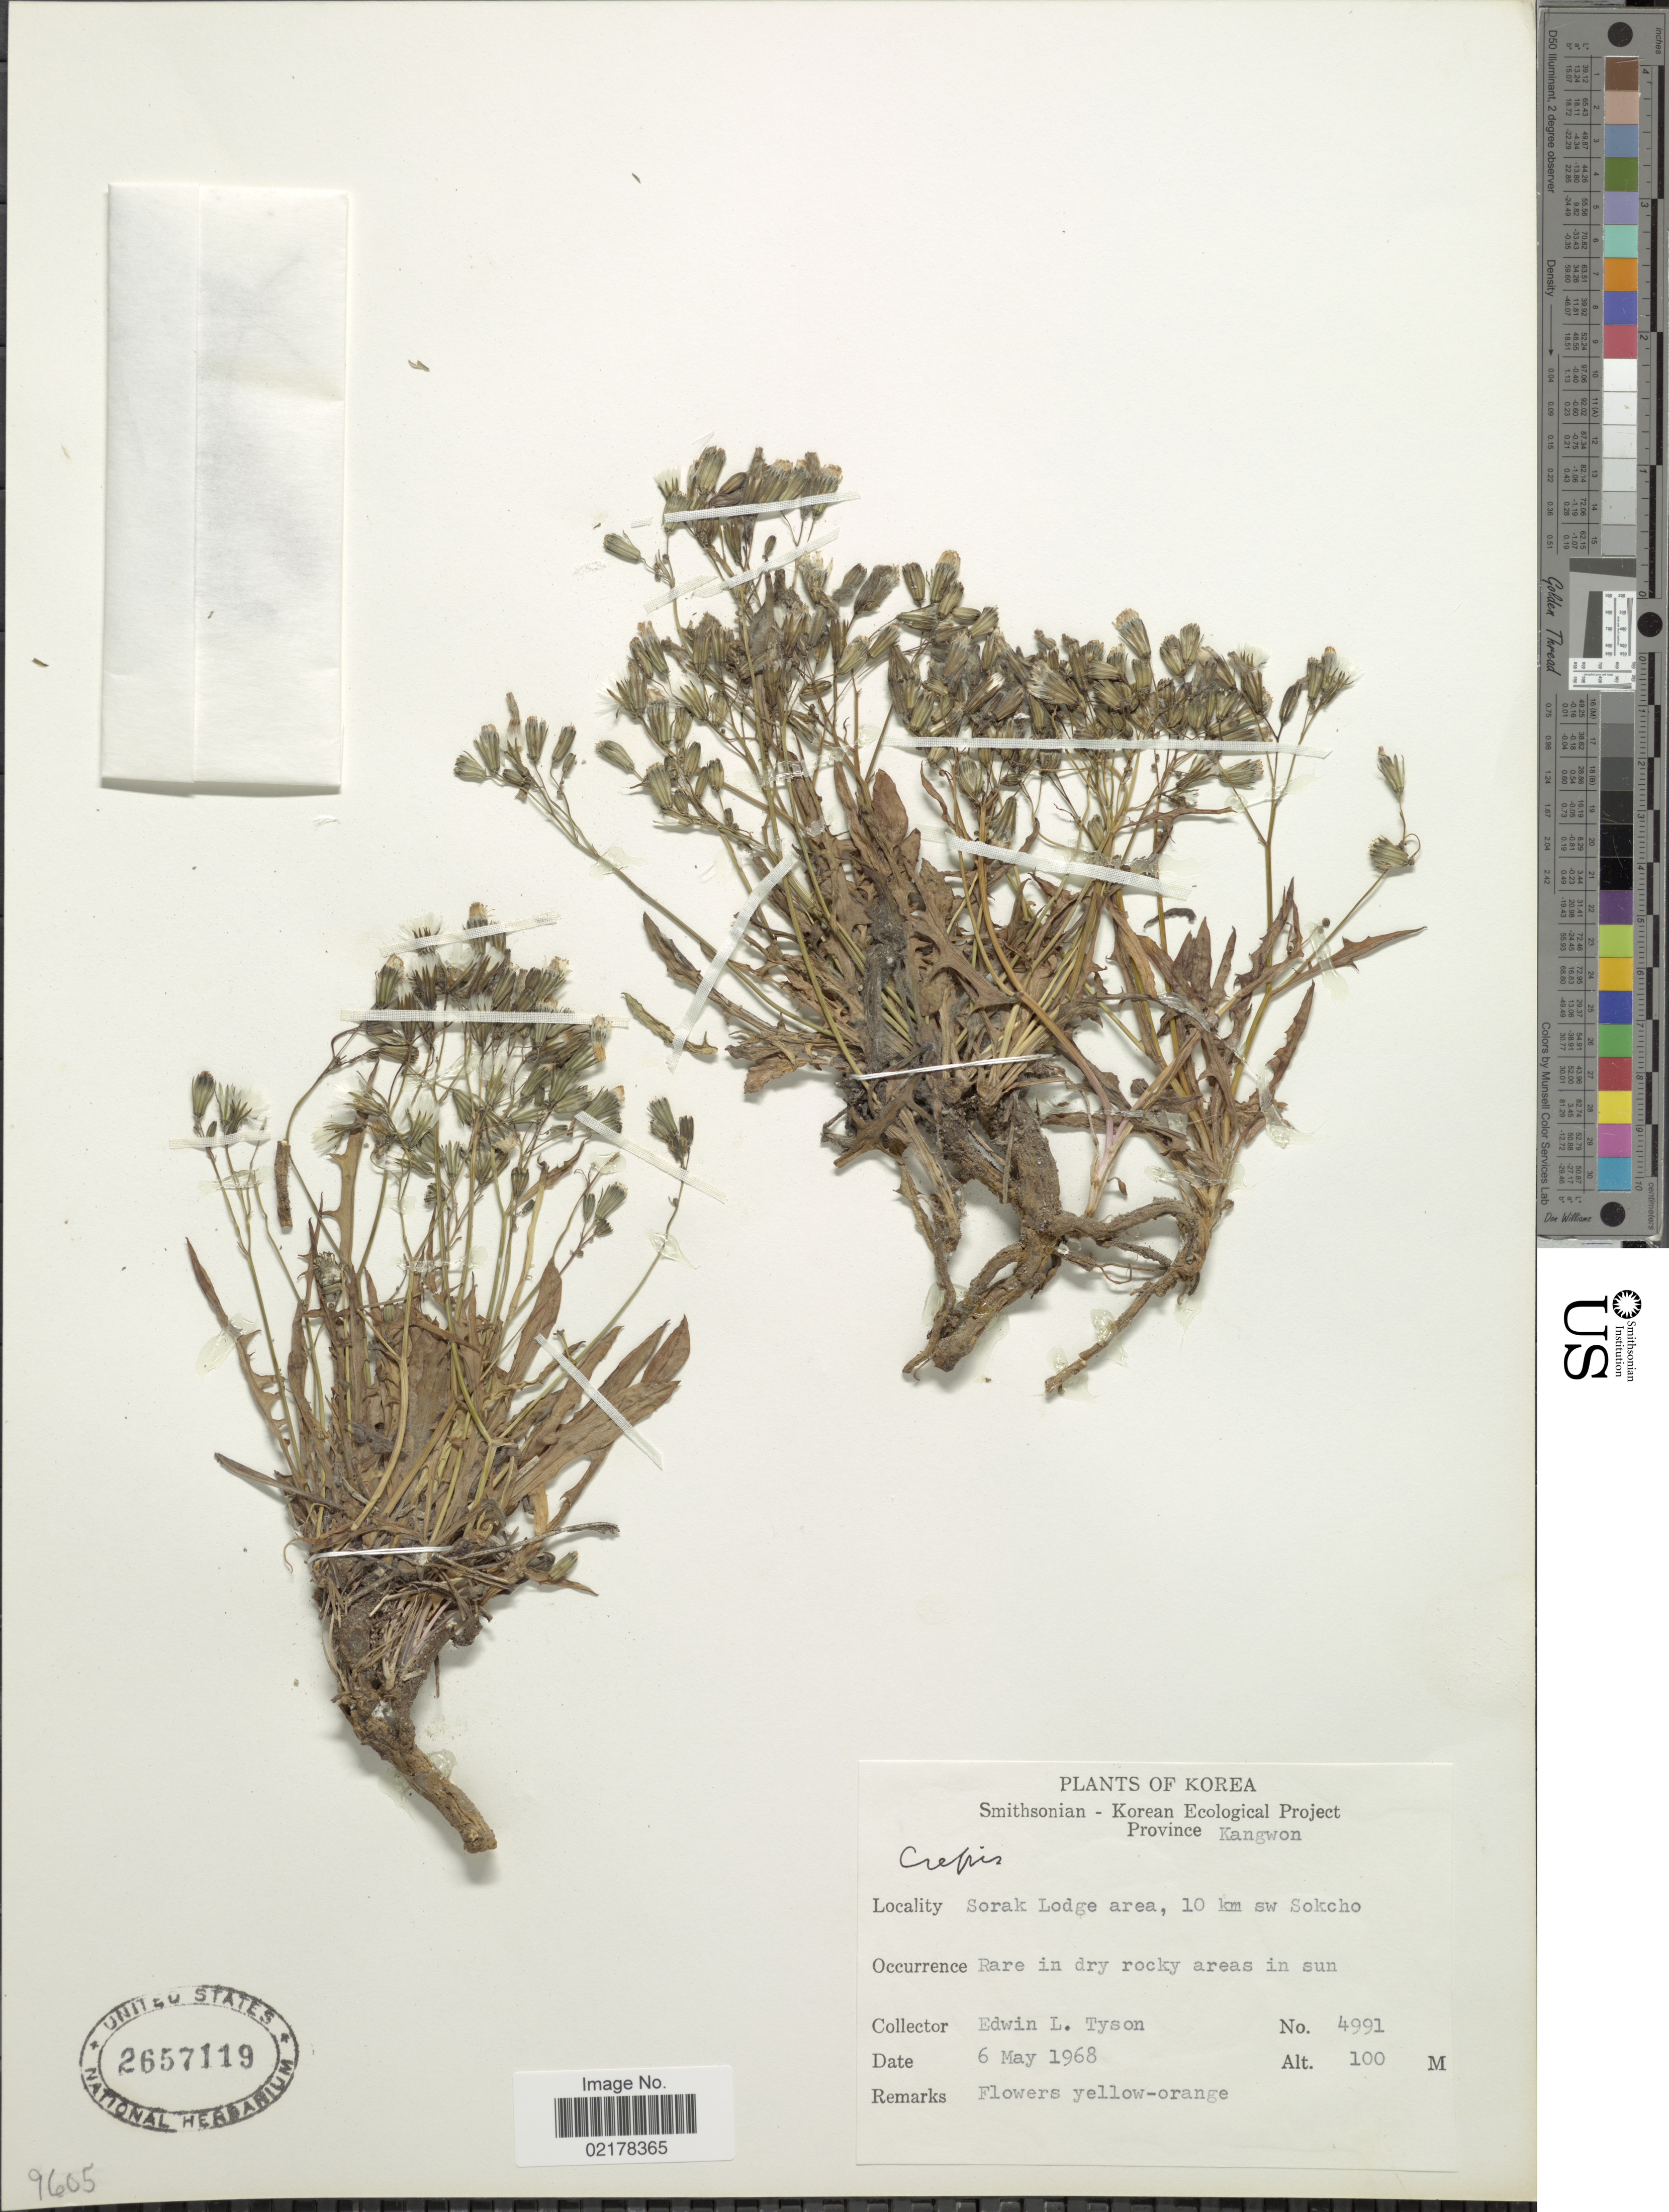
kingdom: Plantae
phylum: Tracheophyta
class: Magnoliopsida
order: Asterales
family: Asteraceae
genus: Crepis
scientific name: Crepis sp.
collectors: E. L. Tyson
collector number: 4991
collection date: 1968-05-06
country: North Korea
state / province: Kangwon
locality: Province Kangwon. Sorak Lodge area, 10 km sw Sokcho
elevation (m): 100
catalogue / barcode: US 2657119